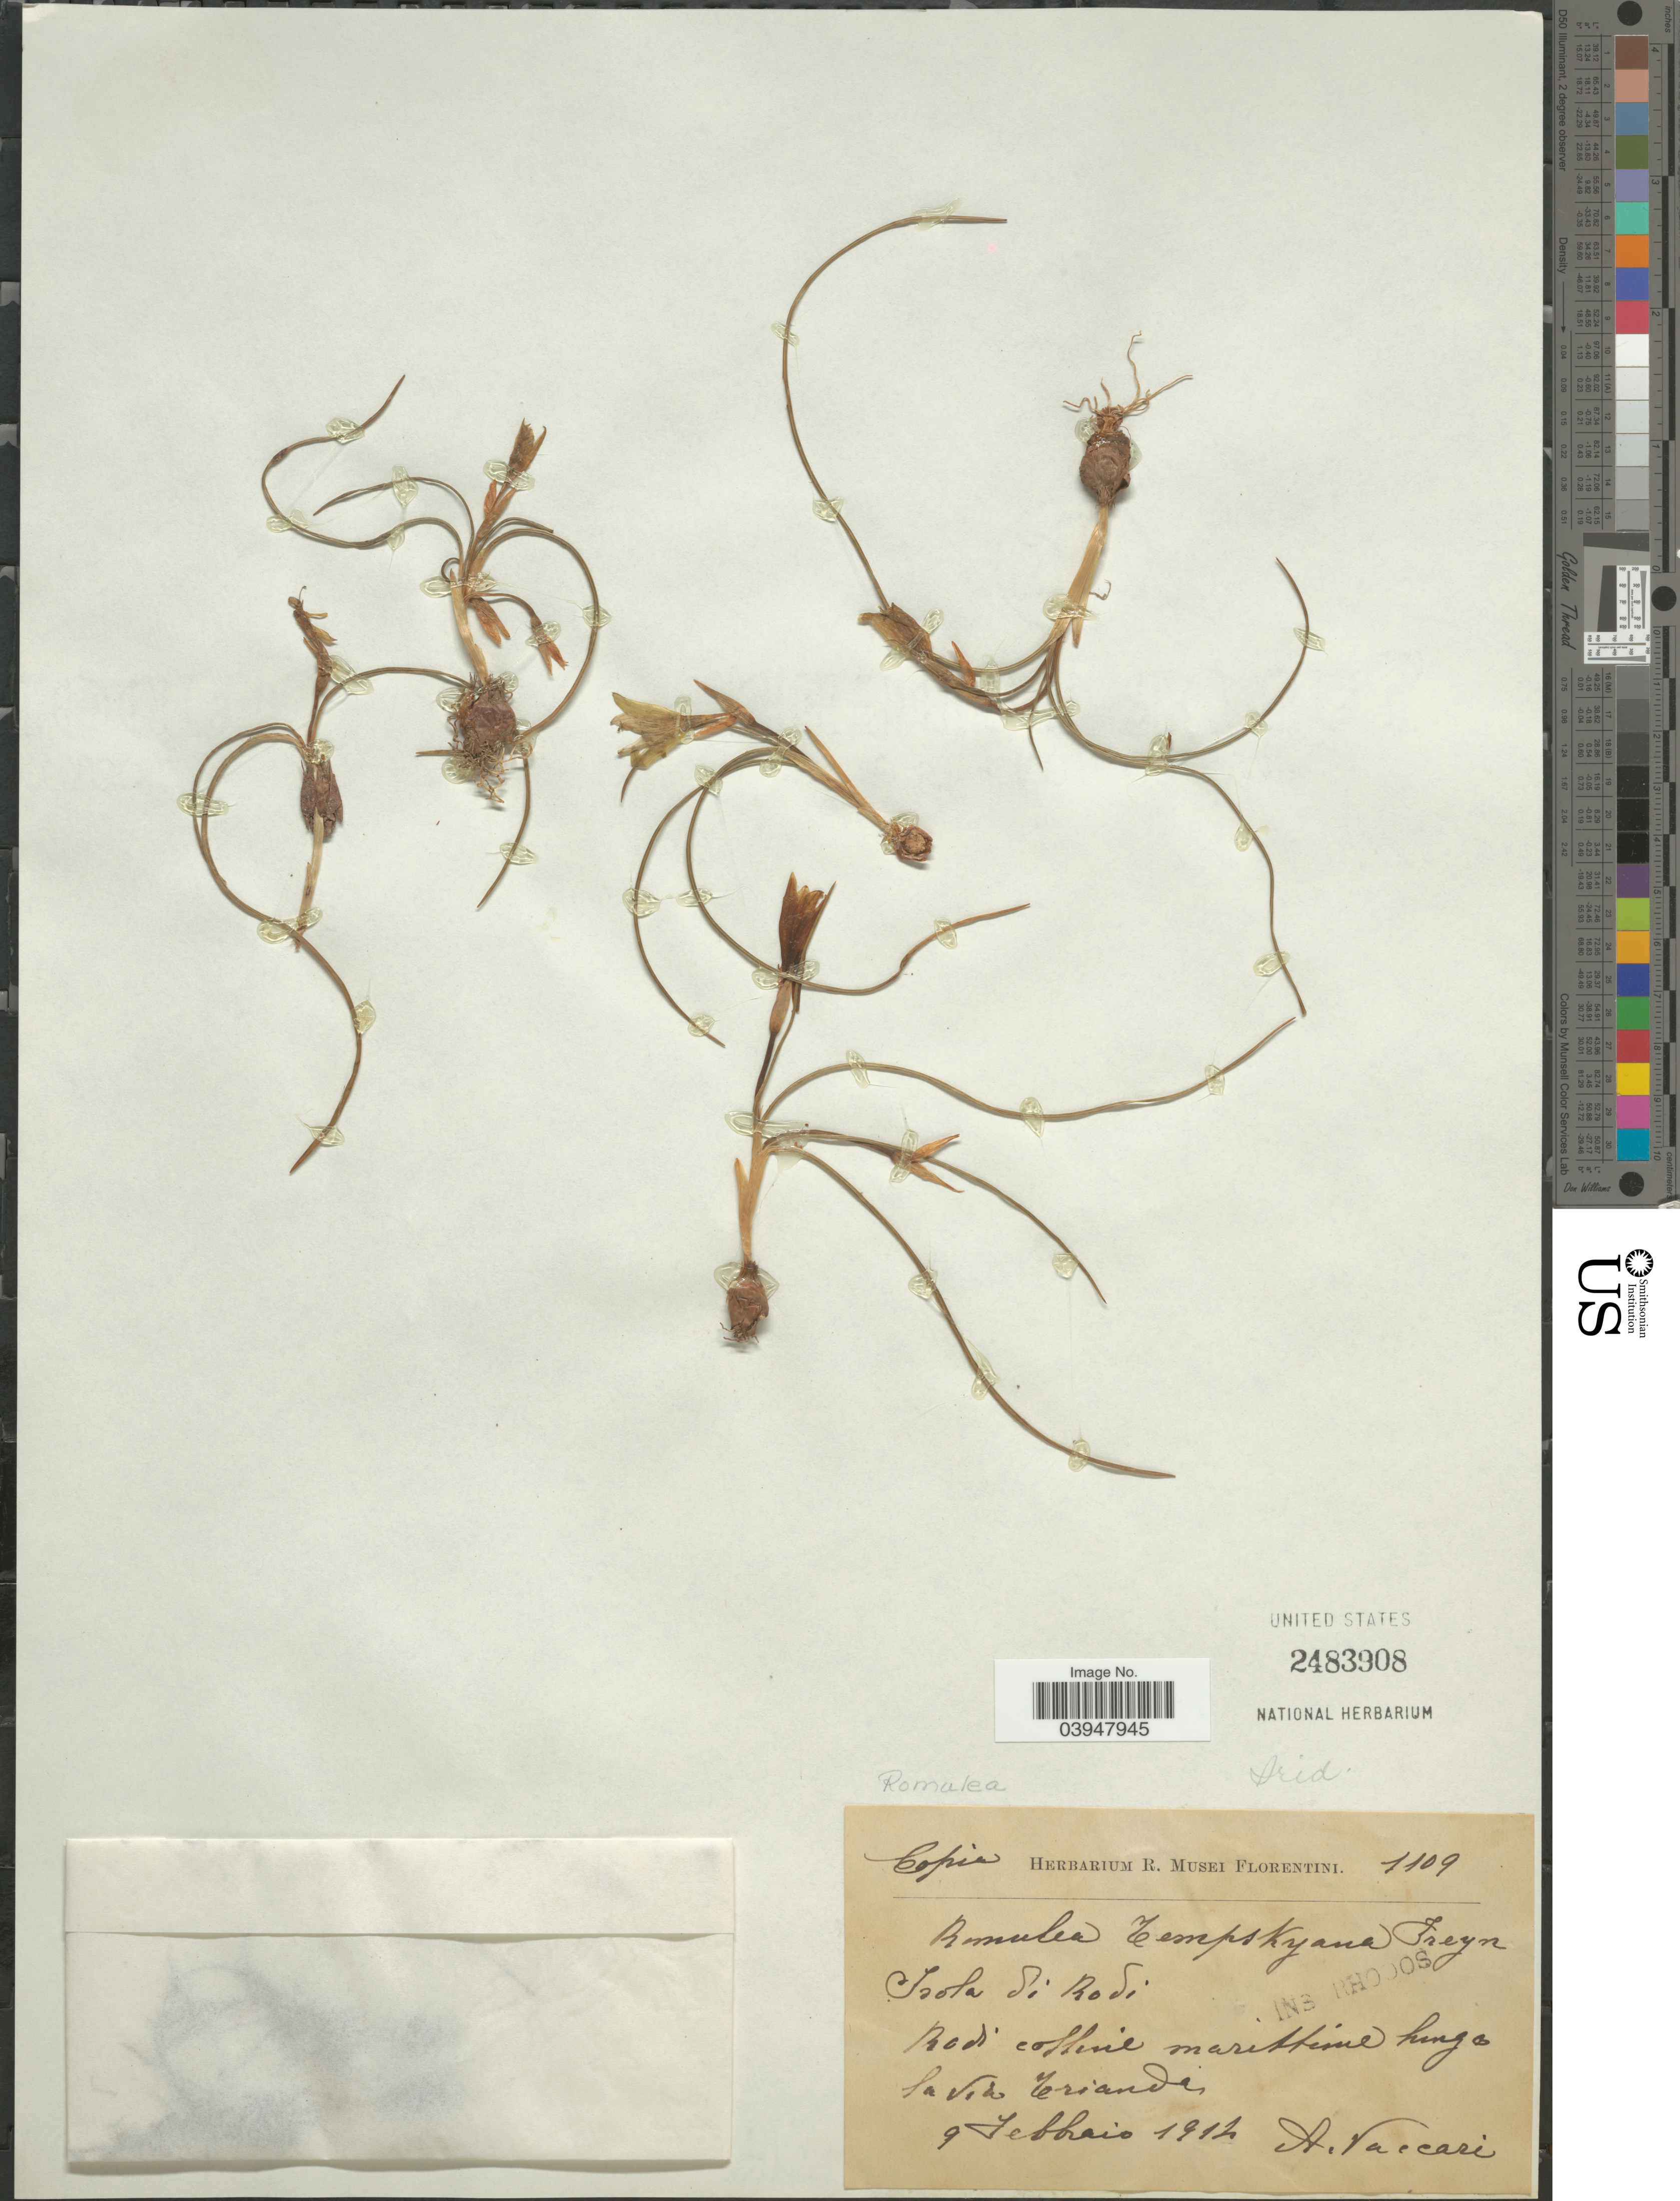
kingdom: Plantae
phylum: Tracheophyta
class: Liliopsida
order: Asparagales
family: Iridaceae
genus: Romulea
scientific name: Romulea tempskyana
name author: Freyn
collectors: A. Vaceari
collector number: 1109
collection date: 1912-02-09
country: Greece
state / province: South Aegean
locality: Isola di Rodi. Rodi coffine marittime hinge la Via Trianda.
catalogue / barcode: US 2483908